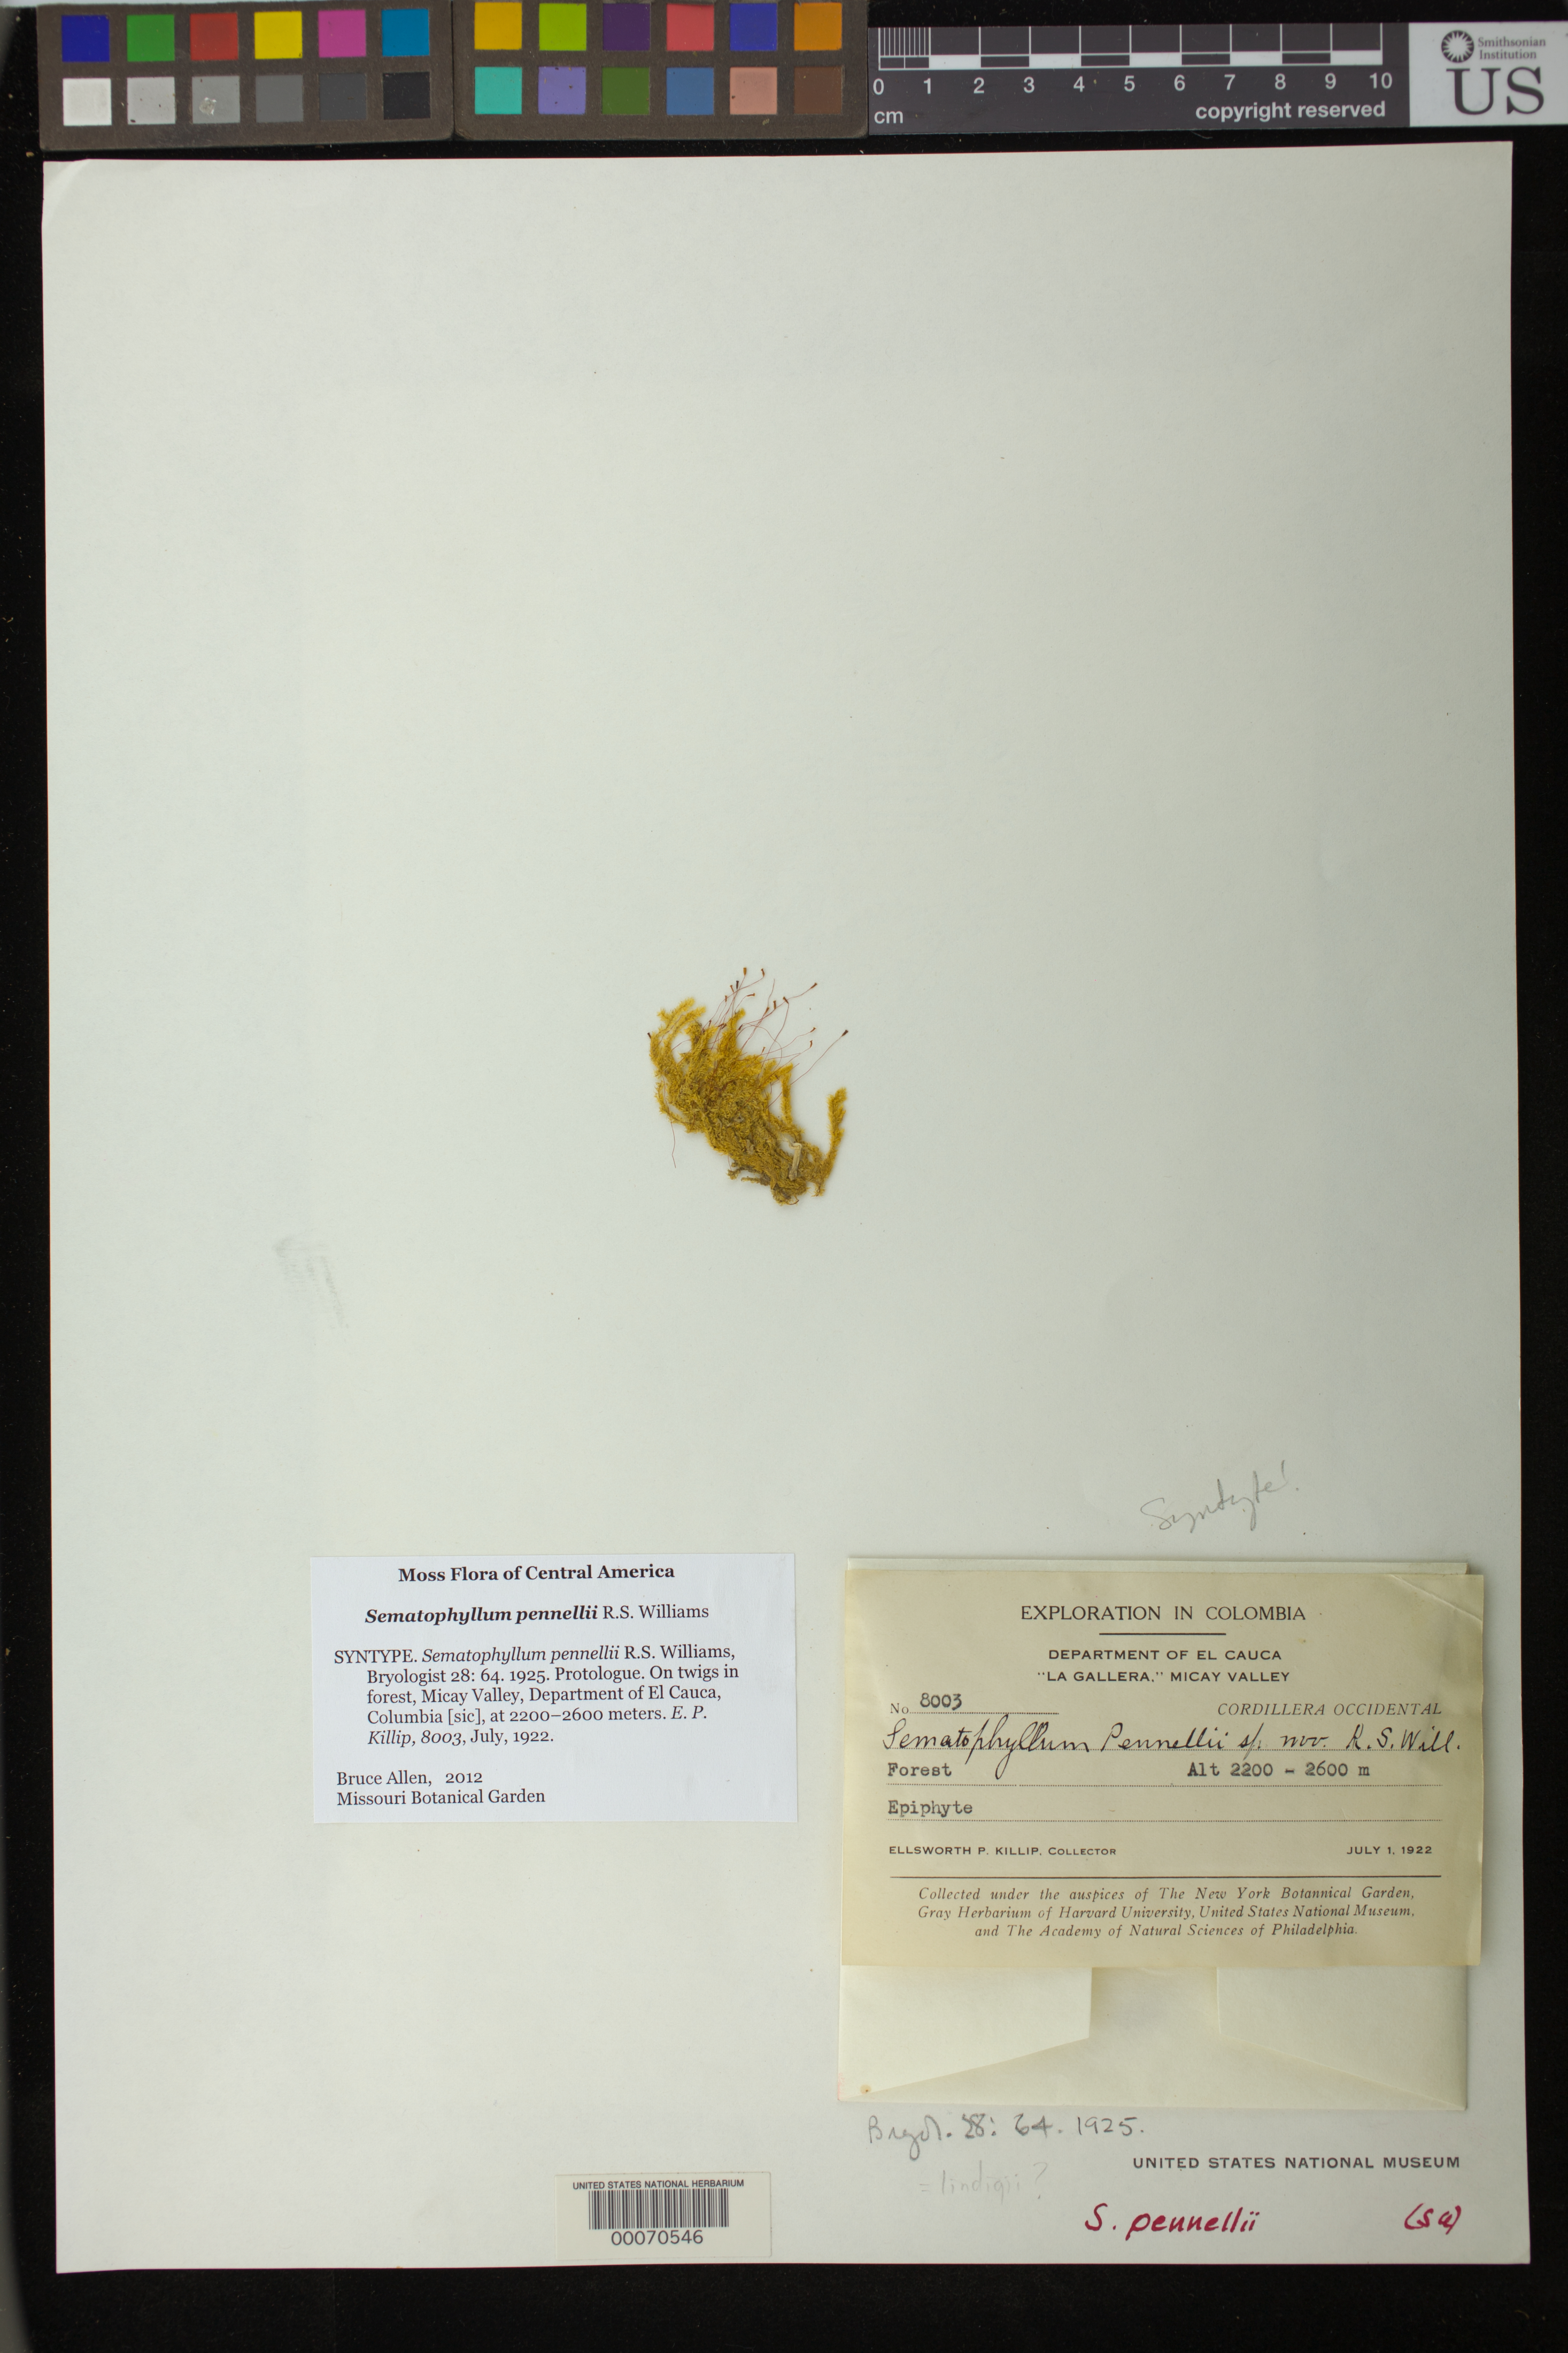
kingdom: Plantae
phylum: Bryophyta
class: Bryopsida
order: Hypnales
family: Sematophyllaceae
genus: Sematophyllum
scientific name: Sematophyllum pennellii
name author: R.S. Williams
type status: Syntype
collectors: E. P. Killip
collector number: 8003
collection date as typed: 01 Jul 1922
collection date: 1922-07-01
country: Colombia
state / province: Cauca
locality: La Gallera Micay Valley.